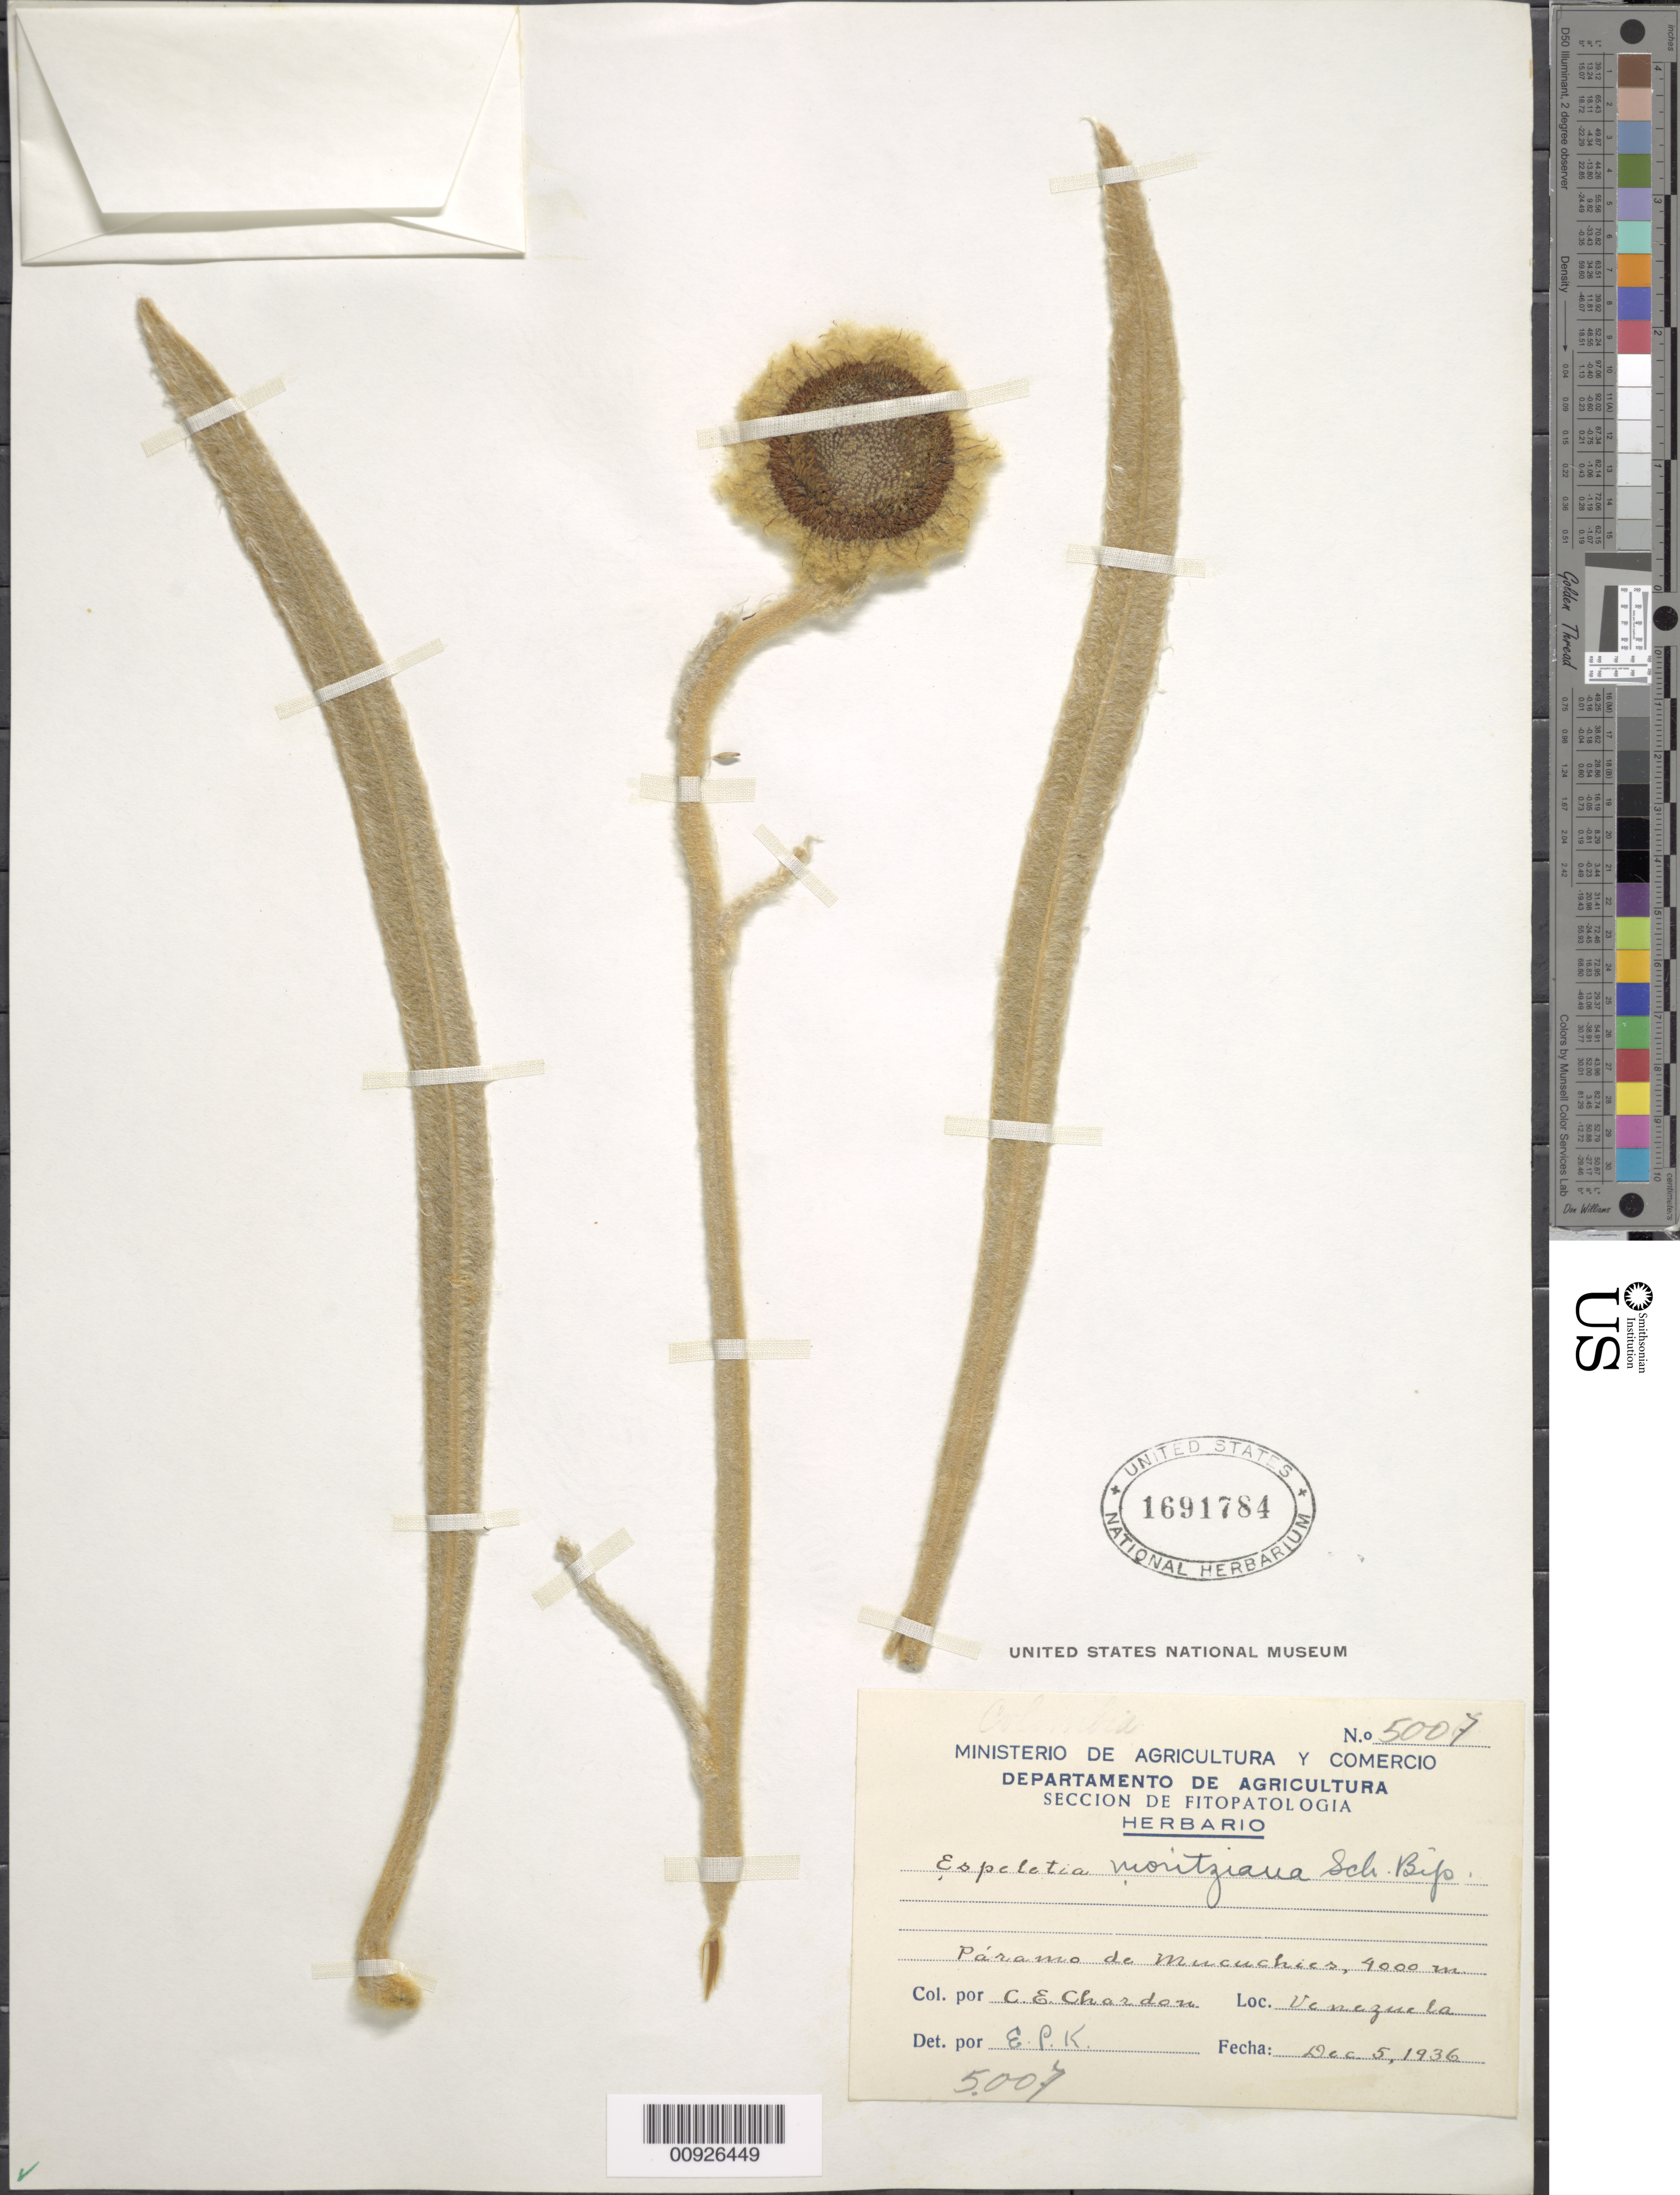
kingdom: Plantae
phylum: Tracheophyta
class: Magnoliopsida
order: Asterales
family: Asteraceae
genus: Coespeletia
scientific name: Coespeletia moritziana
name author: (Sch. Bip. ex Wedd.) Cuatrec.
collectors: C. E. Chardón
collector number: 5007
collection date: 1936-12-05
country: Venezuela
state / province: Mérida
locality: Páramo de Mucuchíes.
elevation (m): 4000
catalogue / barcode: US 1691784